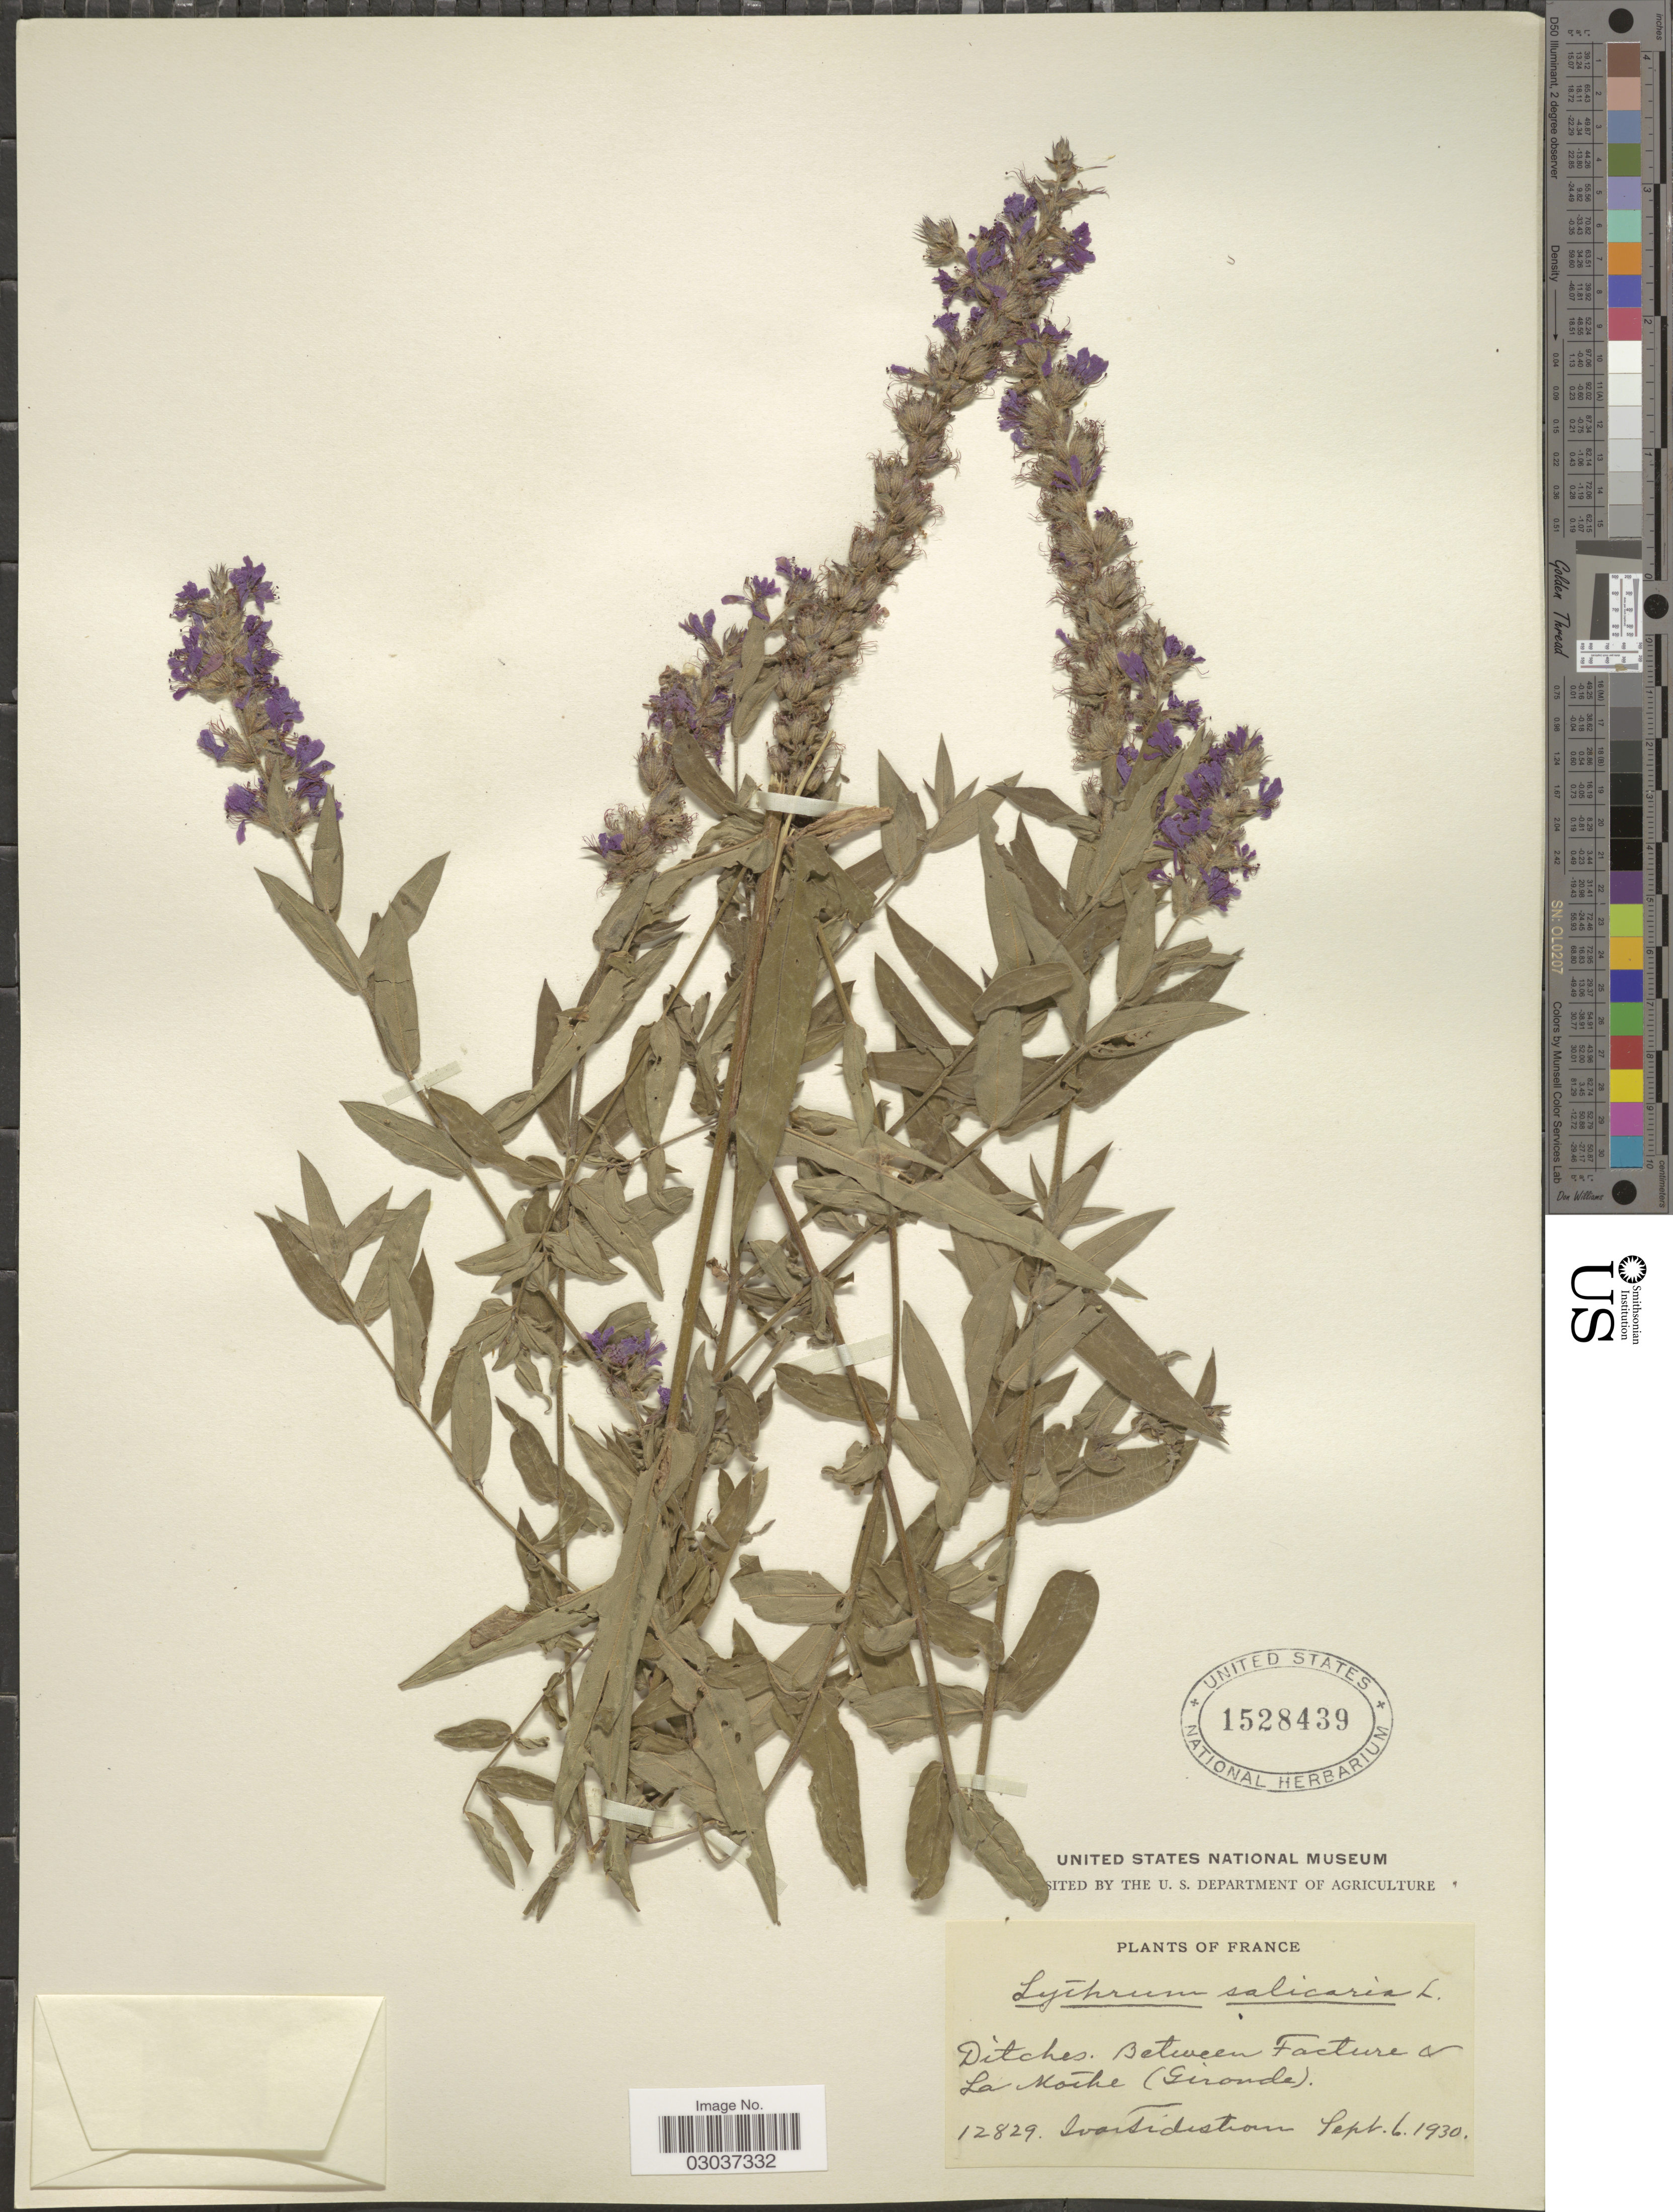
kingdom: Plantae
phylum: Tracheophyta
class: Magnoliopsida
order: Myrtales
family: Lythraceae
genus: Lythrum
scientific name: Lythrum salicaria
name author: L.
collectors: I. F. Tidestrom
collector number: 12829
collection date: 1930-09-06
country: France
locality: Ditches. Between Facture & La Mothe (Gironde).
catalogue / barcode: US 1528439